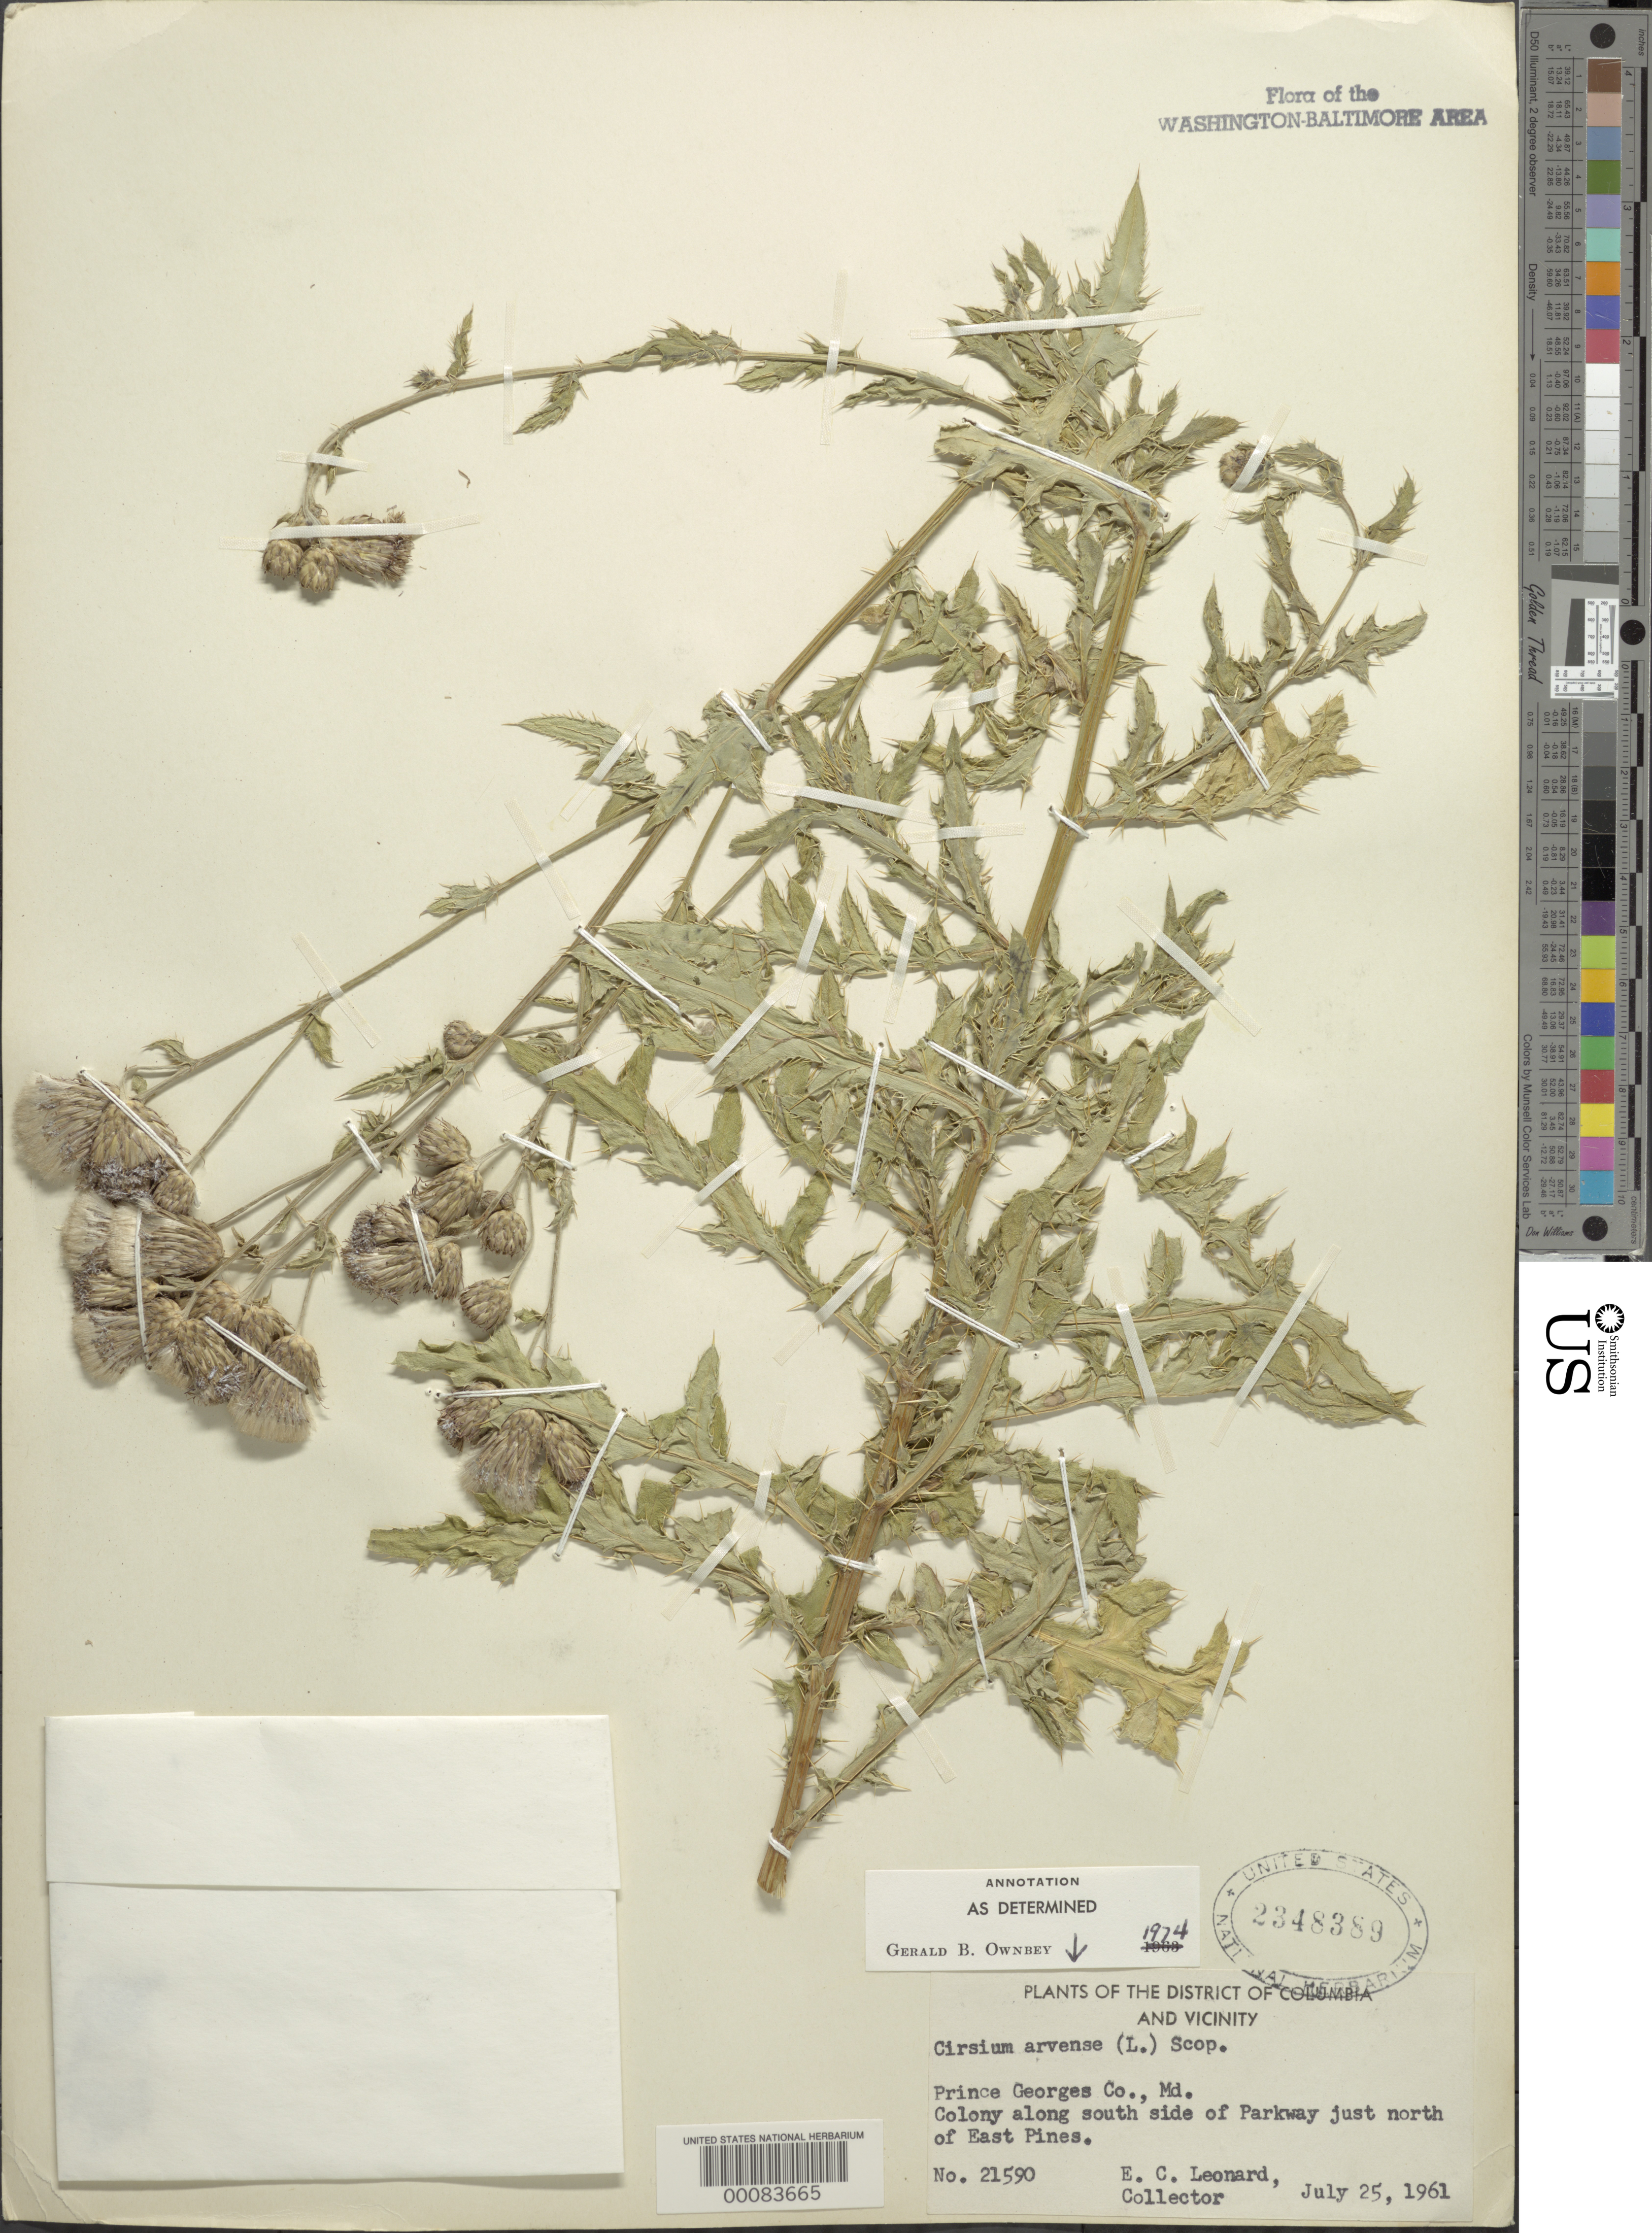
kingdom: Plantae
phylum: Tracheophyta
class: Magnoliopsida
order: Asterales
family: Asteraceae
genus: Cirsium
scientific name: Cirsium arvense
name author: (L.) Scop.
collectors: E. C. Leonard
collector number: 21590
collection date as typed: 25 Jul 1961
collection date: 1961-07-25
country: United States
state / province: Maryland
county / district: Prince George's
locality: North of East Pines along Parkway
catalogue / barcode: US 2348389